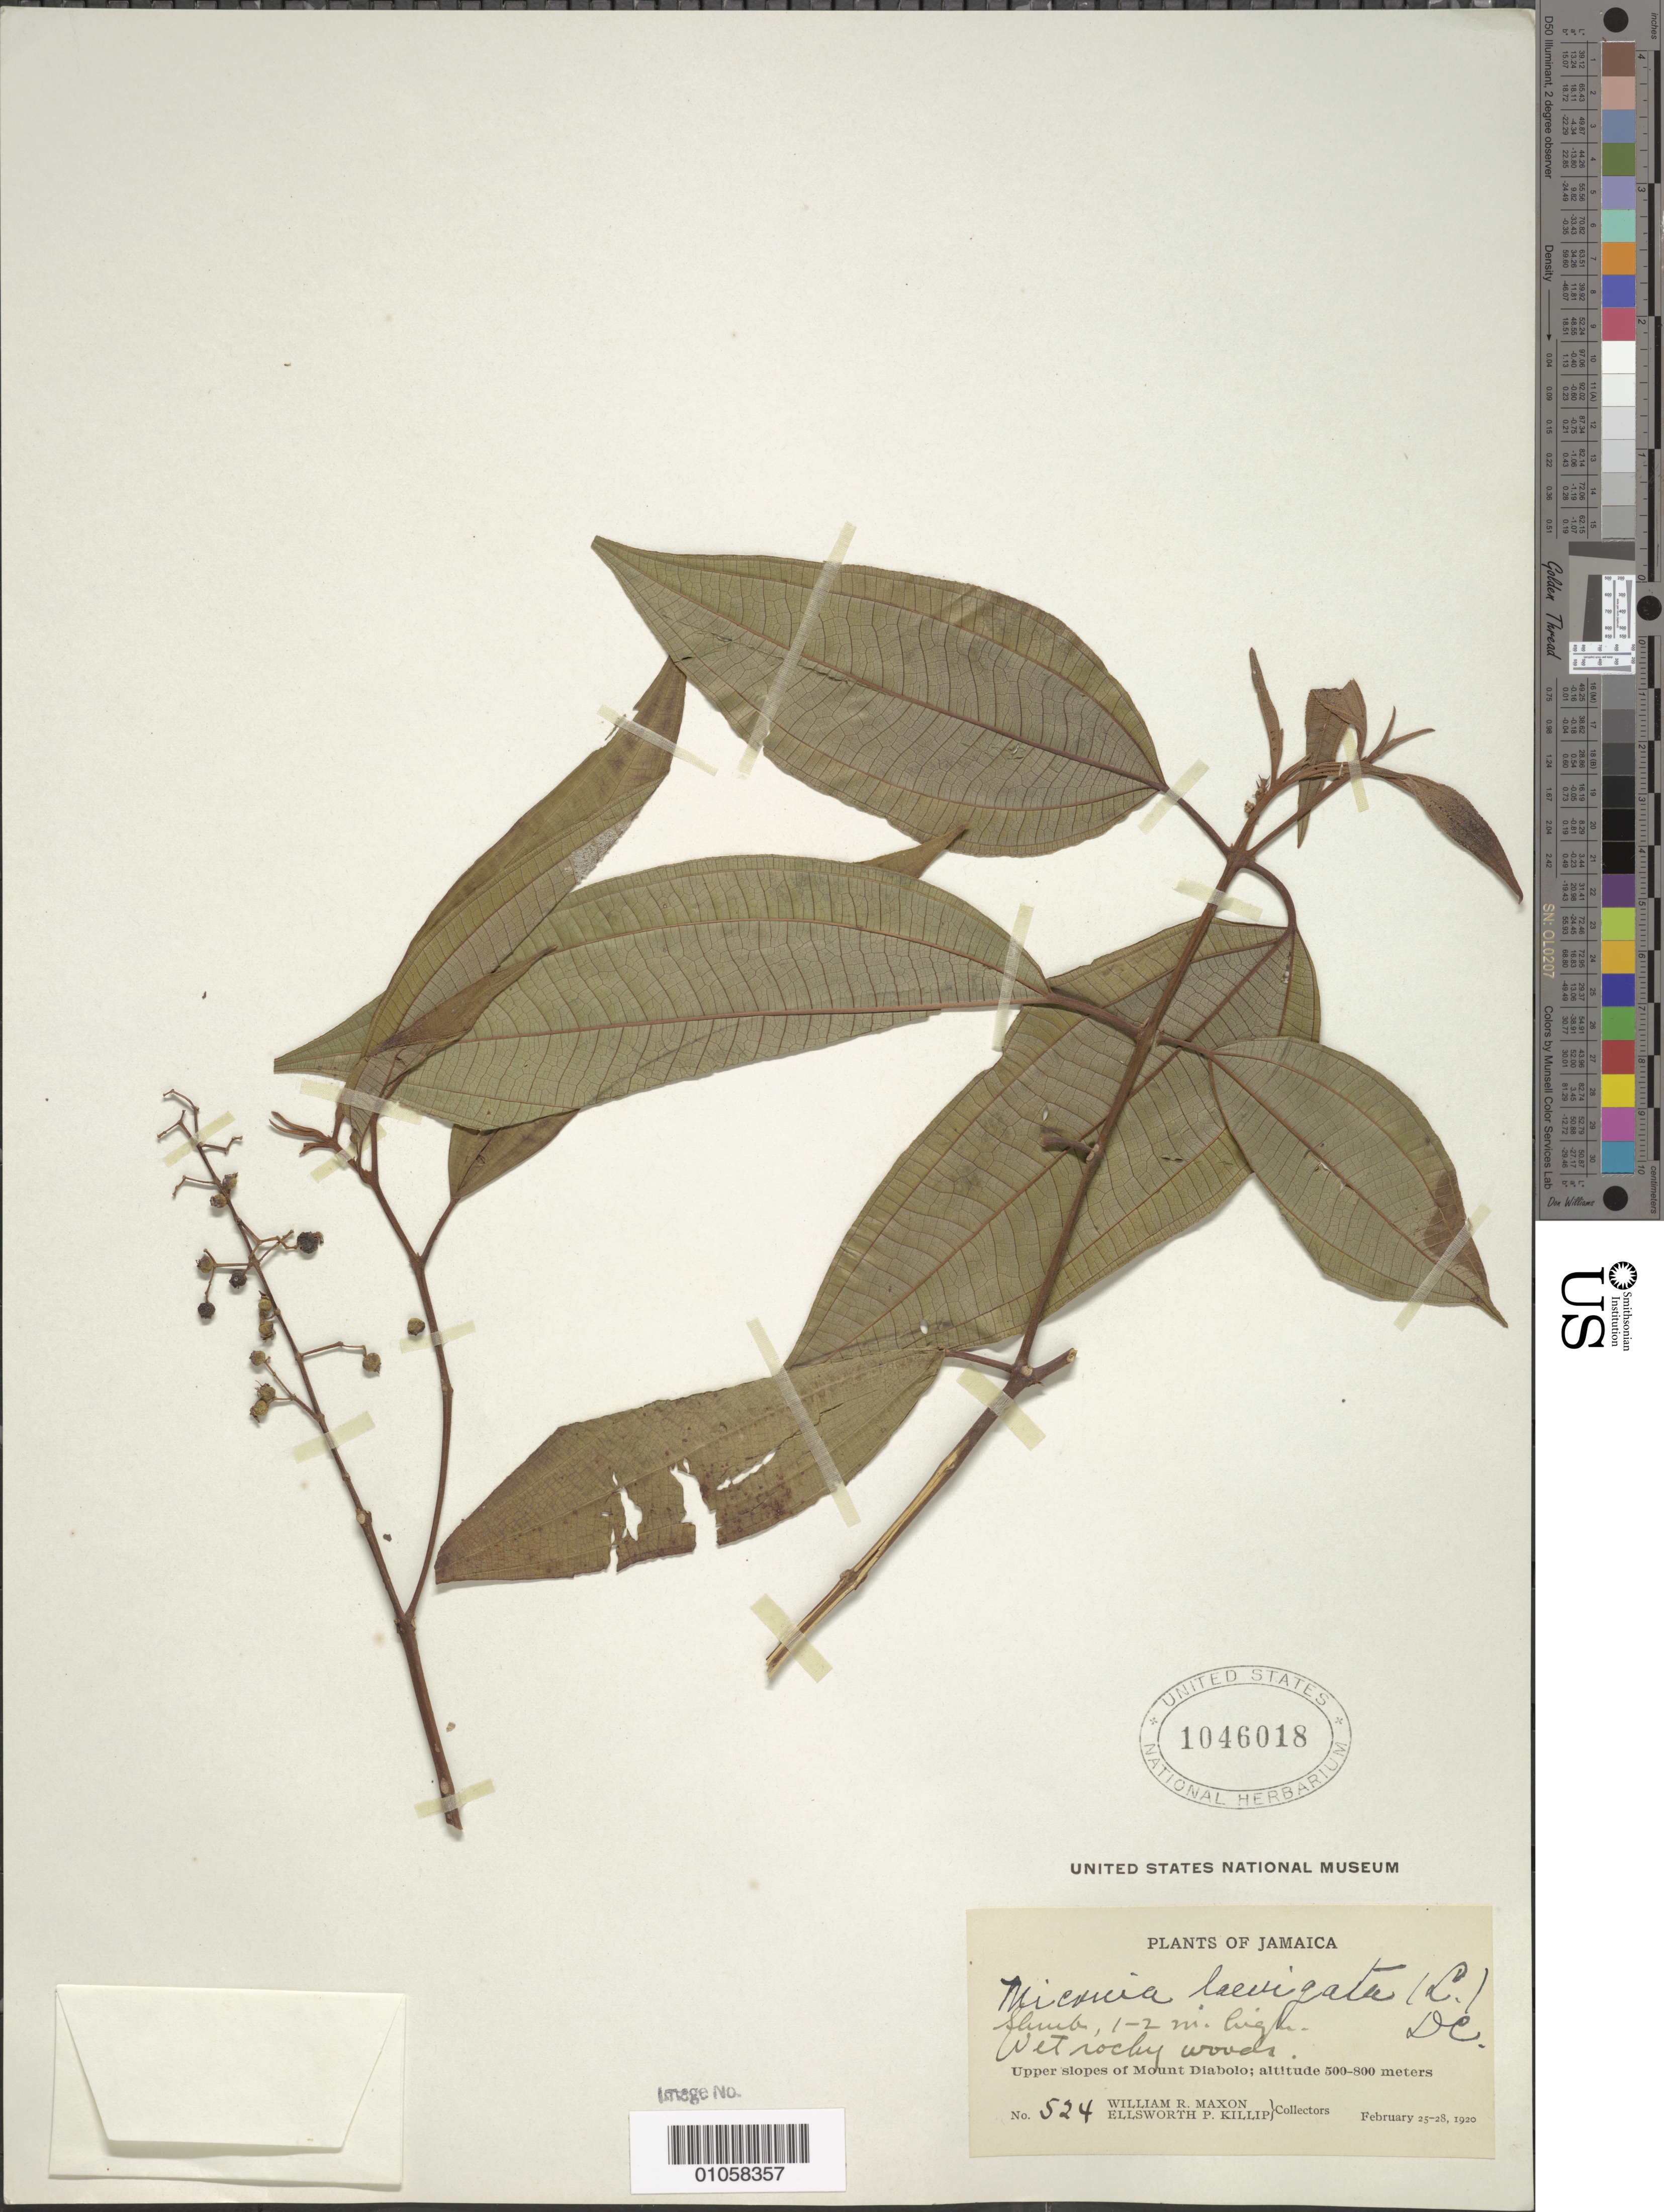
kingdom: Plantae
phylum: Tracheophyta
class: Magnoliopsida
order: Myrtales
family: Melastomataceae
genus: Miconia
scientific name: Miconia laevigata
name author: (L.) D. Don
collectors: W. R. Maxon & E. P. Killip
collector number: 524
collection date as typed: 25 Feb 1920 to 28 Feb 1920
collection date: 1920-02-25/1920-02-28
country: Jamaica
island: Jamaica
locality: Mount Diabolo, upper slopes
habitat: Wet rocky woods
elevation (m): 500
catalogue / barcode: US 1046018